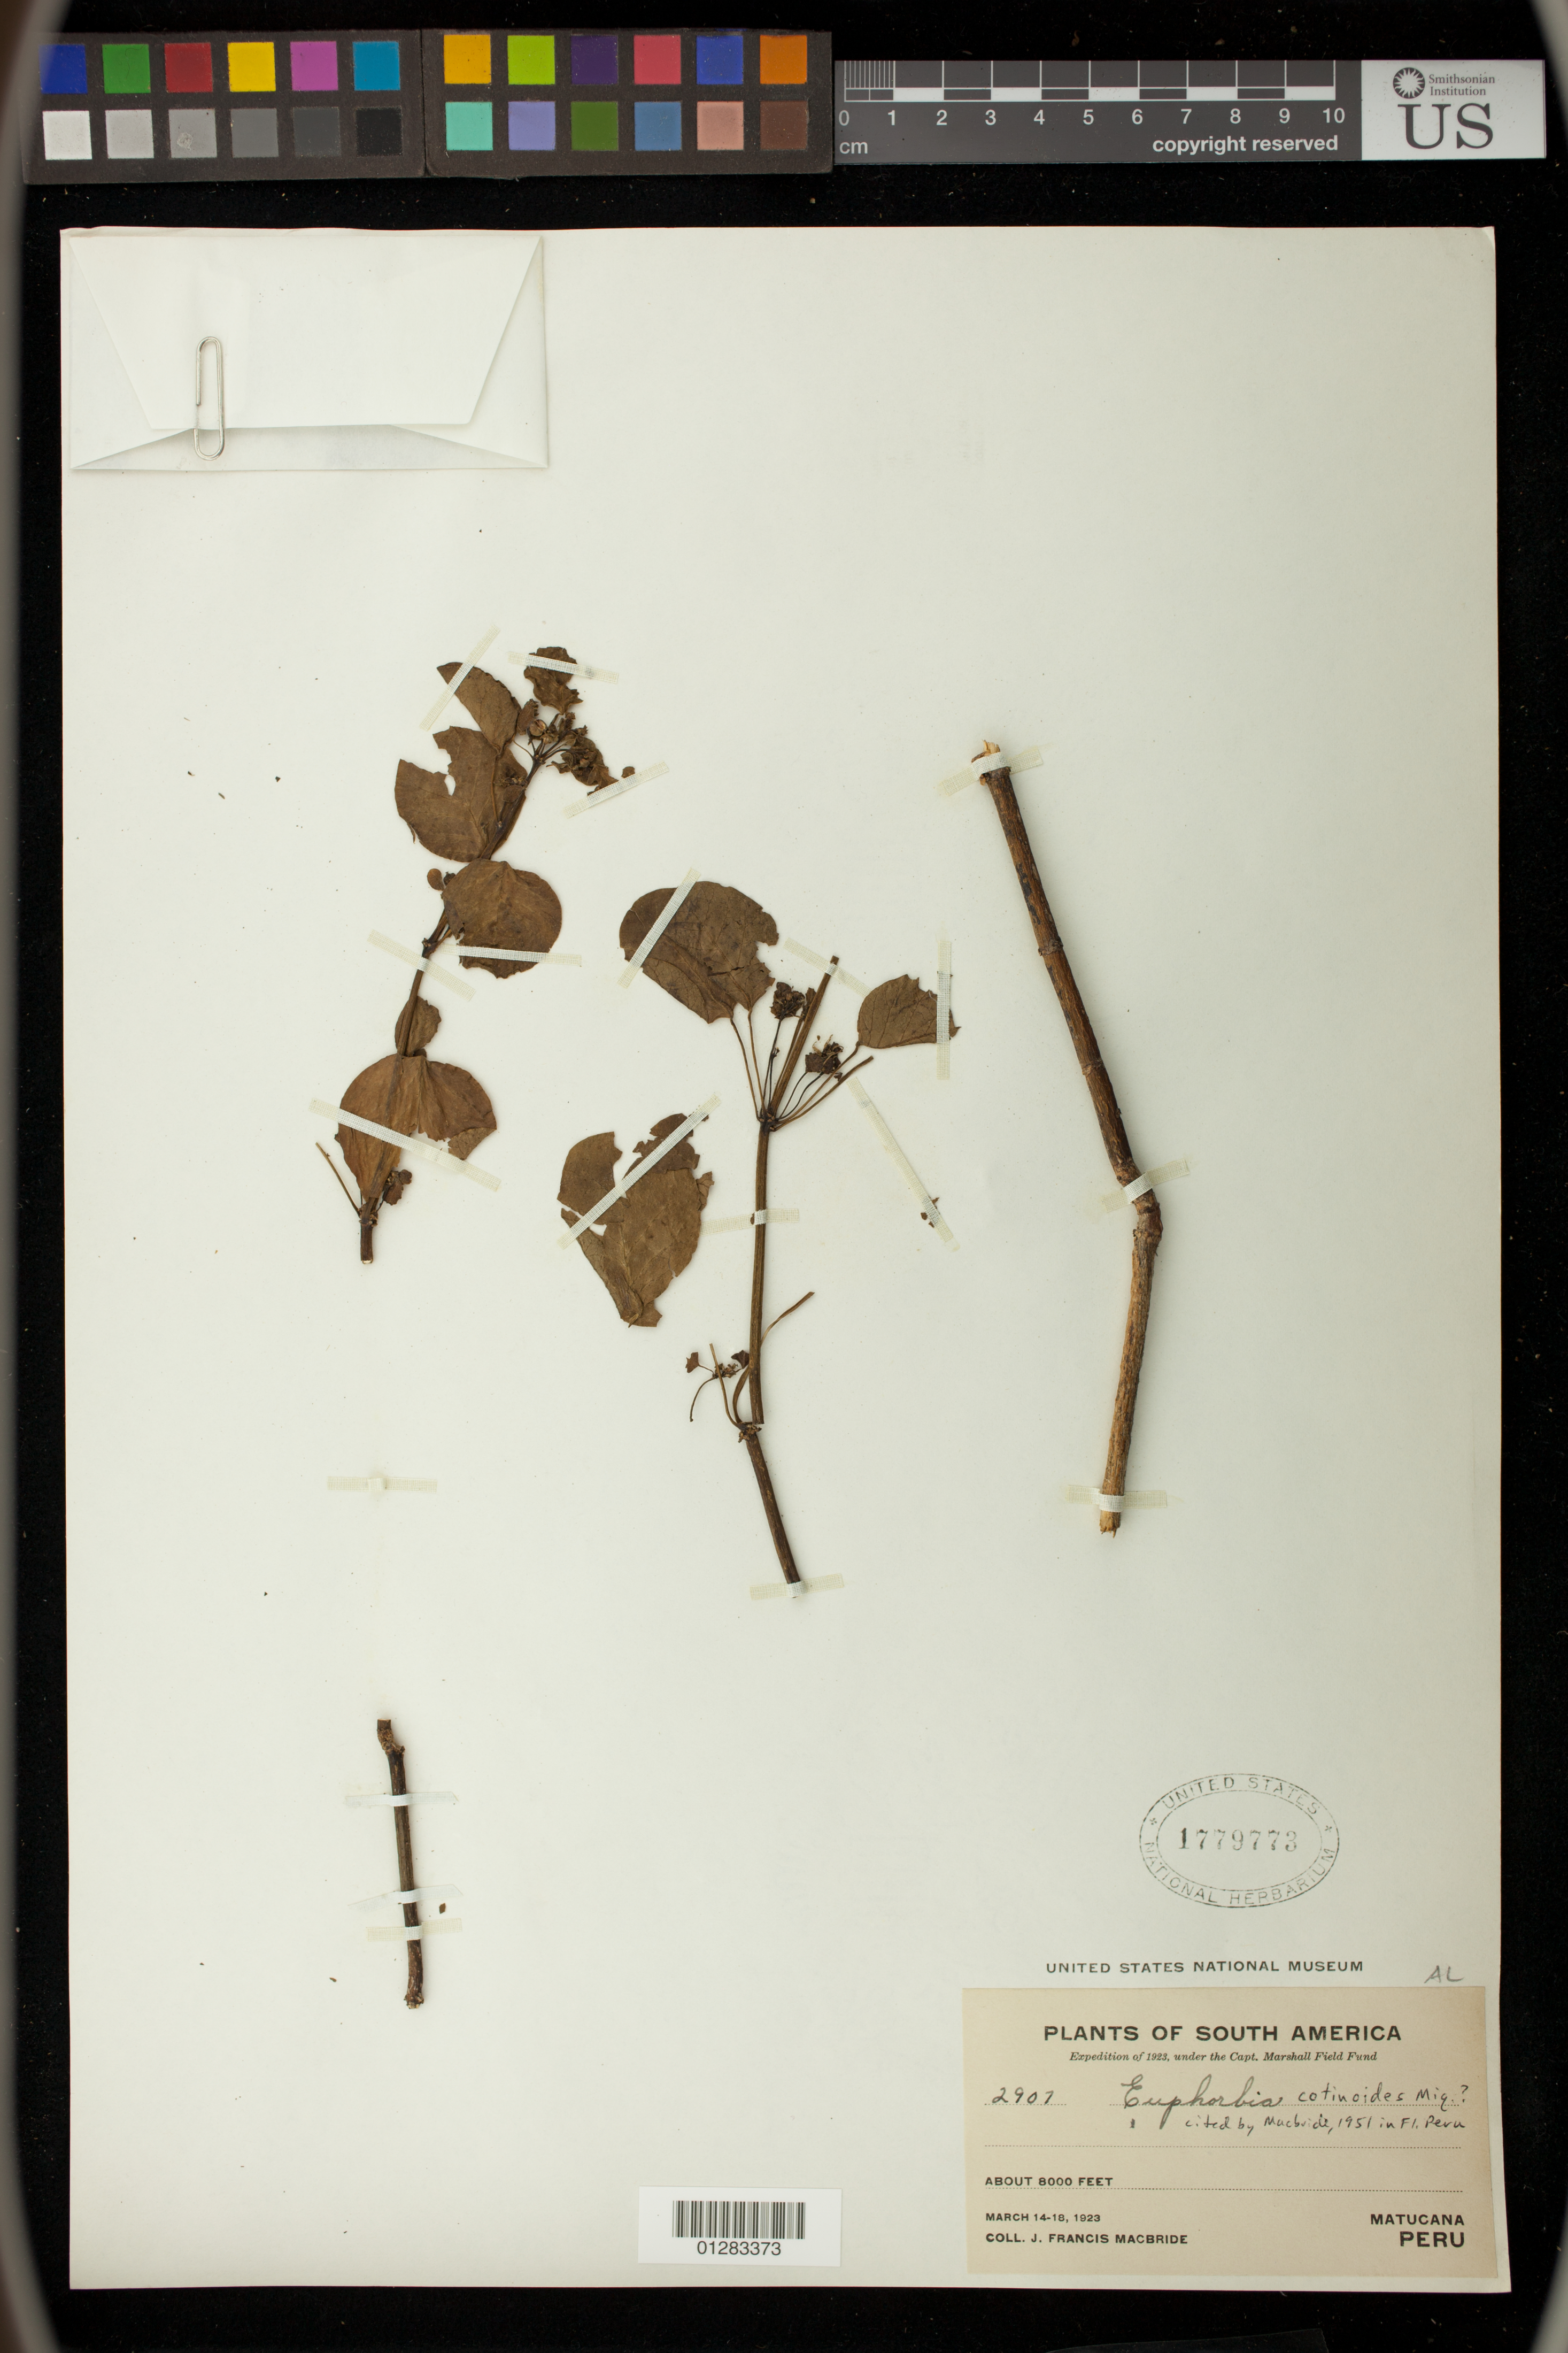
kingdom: Plantae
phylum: Tracheophyta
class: Magnoliopsida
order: Malpighiales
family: Euphorbiaceae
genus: Euphorbia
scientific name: Euphorbia cotinifolia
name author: L.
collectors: J. F. Macbride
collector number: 2907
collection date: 1923-03-14/1923-03-18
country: Peru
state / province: Lima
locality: Matucana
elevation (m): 2438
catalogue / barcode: US 1779773